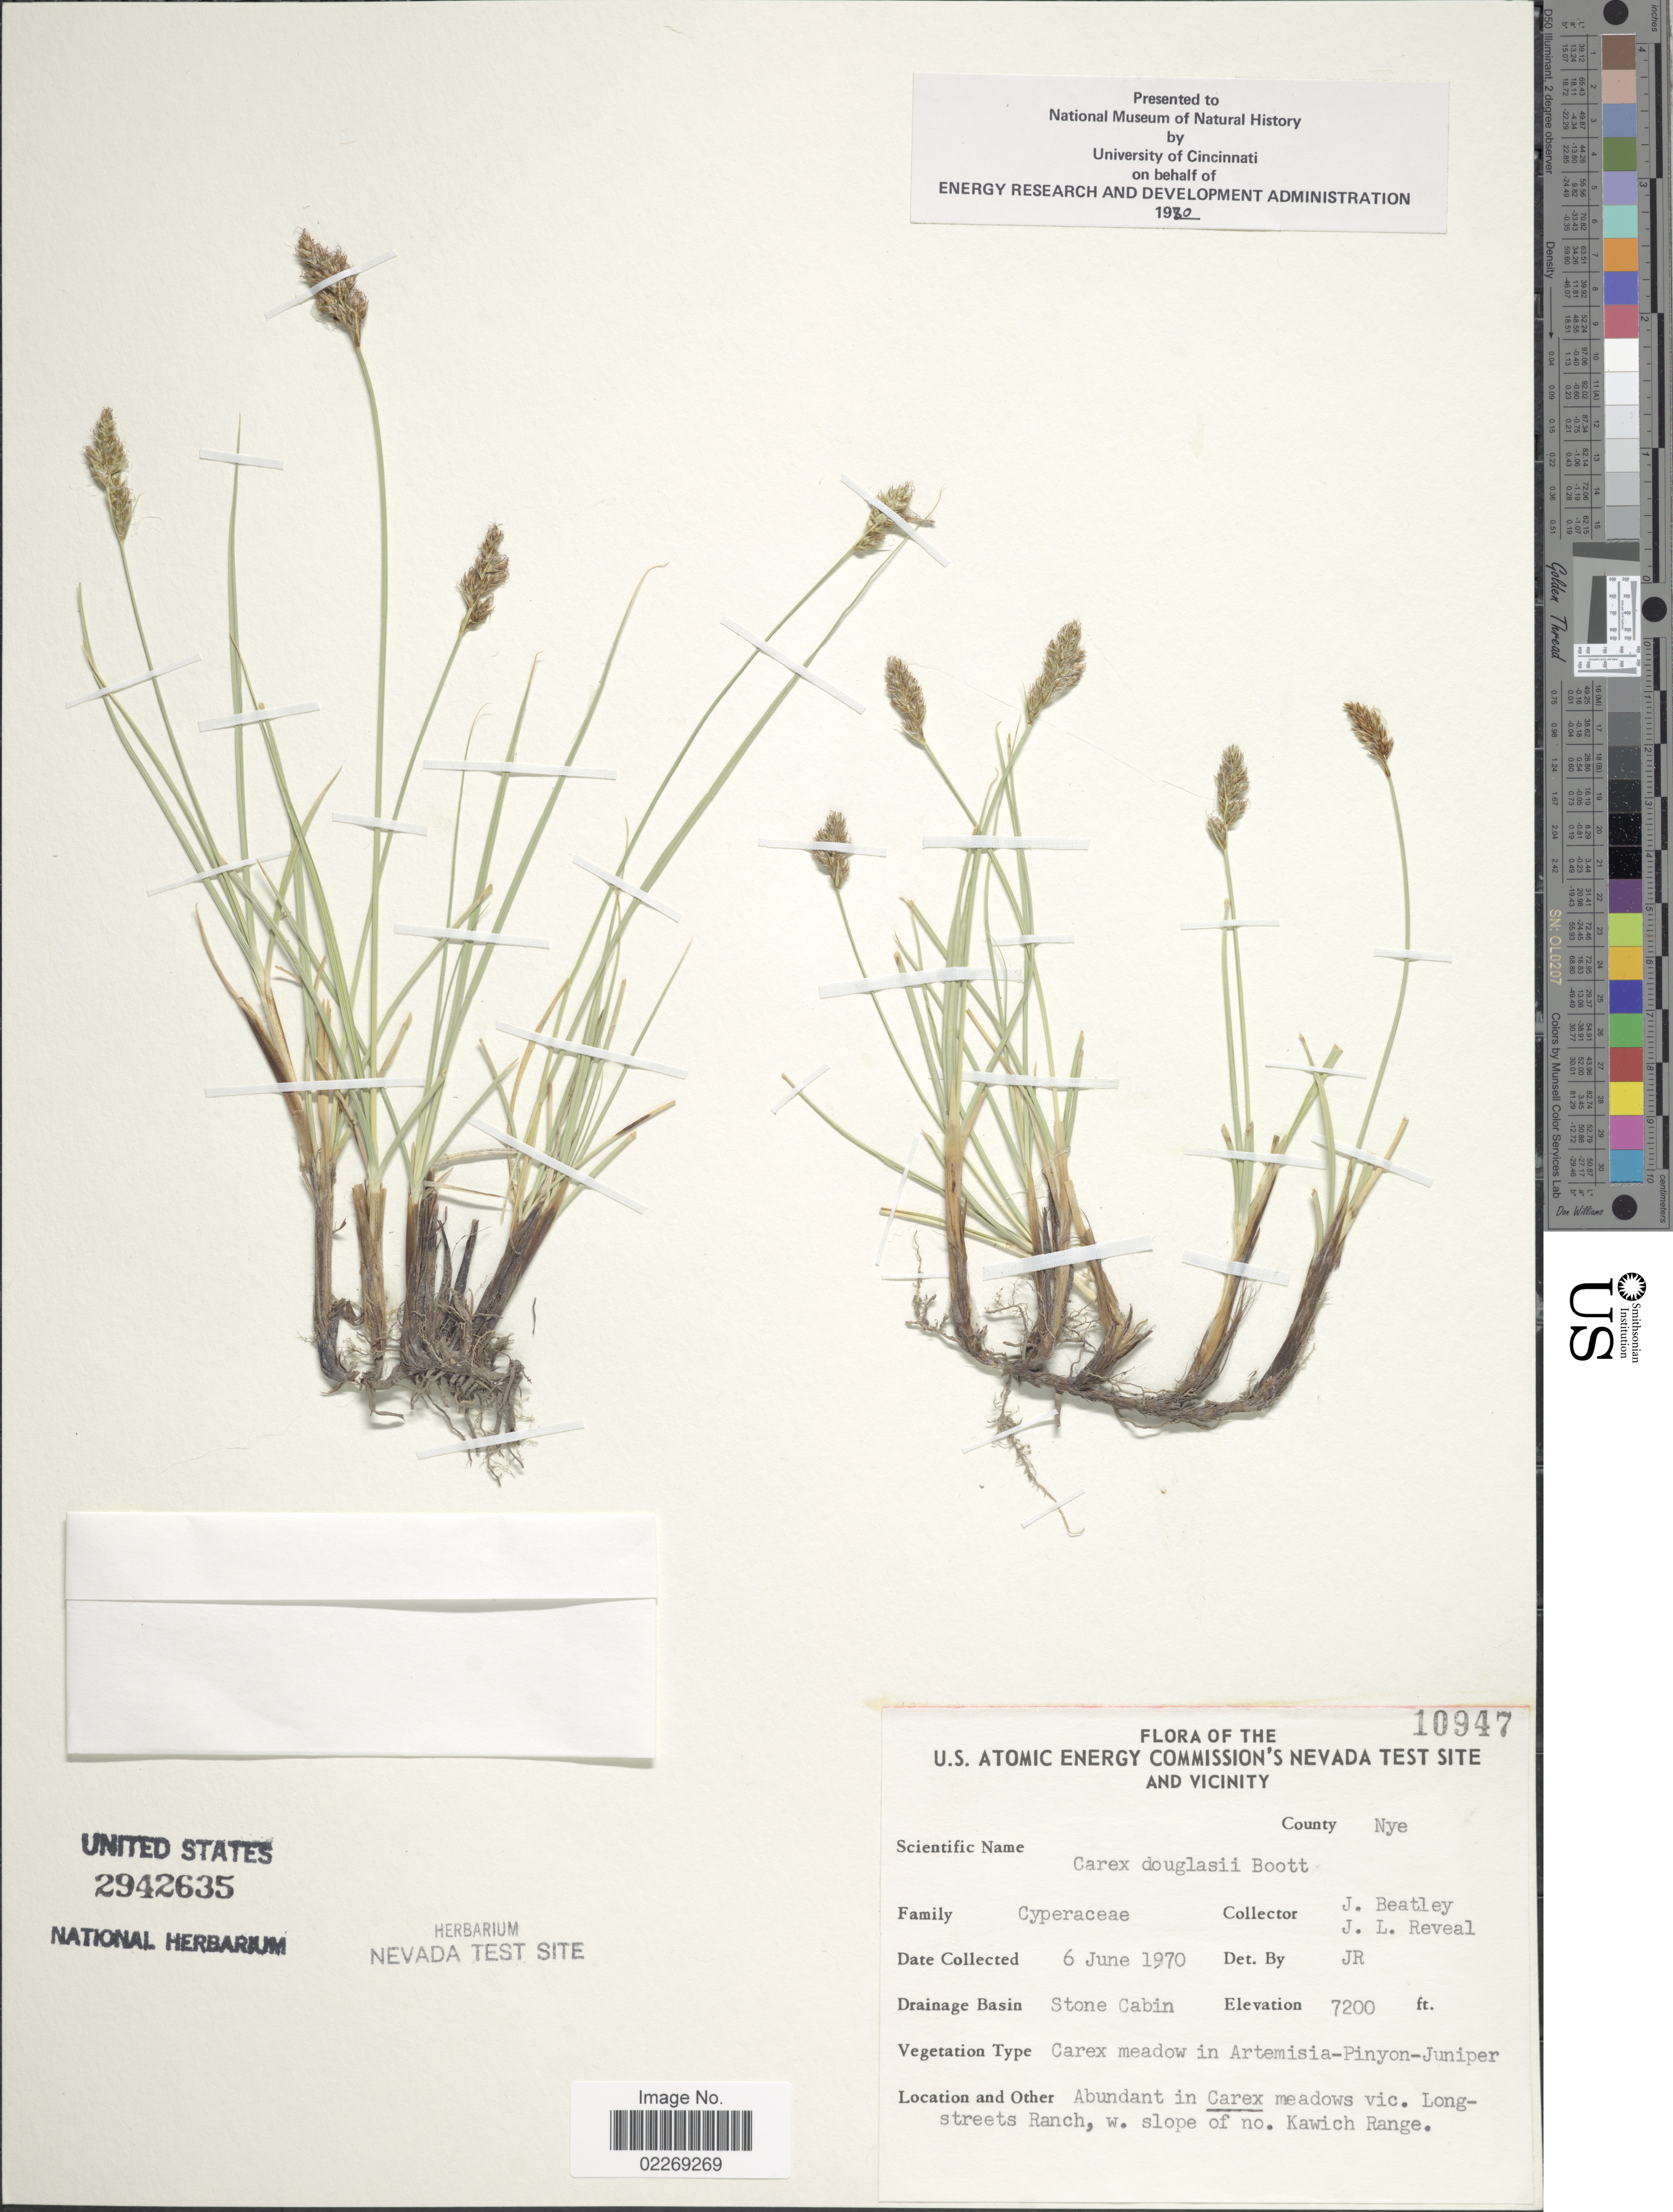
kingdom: Plantae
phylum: Tracheophyta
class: Liliopsida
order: Poales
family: Cyperaceae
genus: Carex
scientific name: Carex douglasii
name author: Boott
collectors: J. C. Beatley & J. L. Reveal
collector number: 10947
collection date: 1970-06-06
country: United States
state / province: Nevada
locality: U.S. Atomic Energy Commission's Nevada Test Site and vicinity. County Nye. Vic. Longstreets Ranch, w. slope of no. Kawich Range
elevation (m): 2195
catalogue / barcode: US 2942635